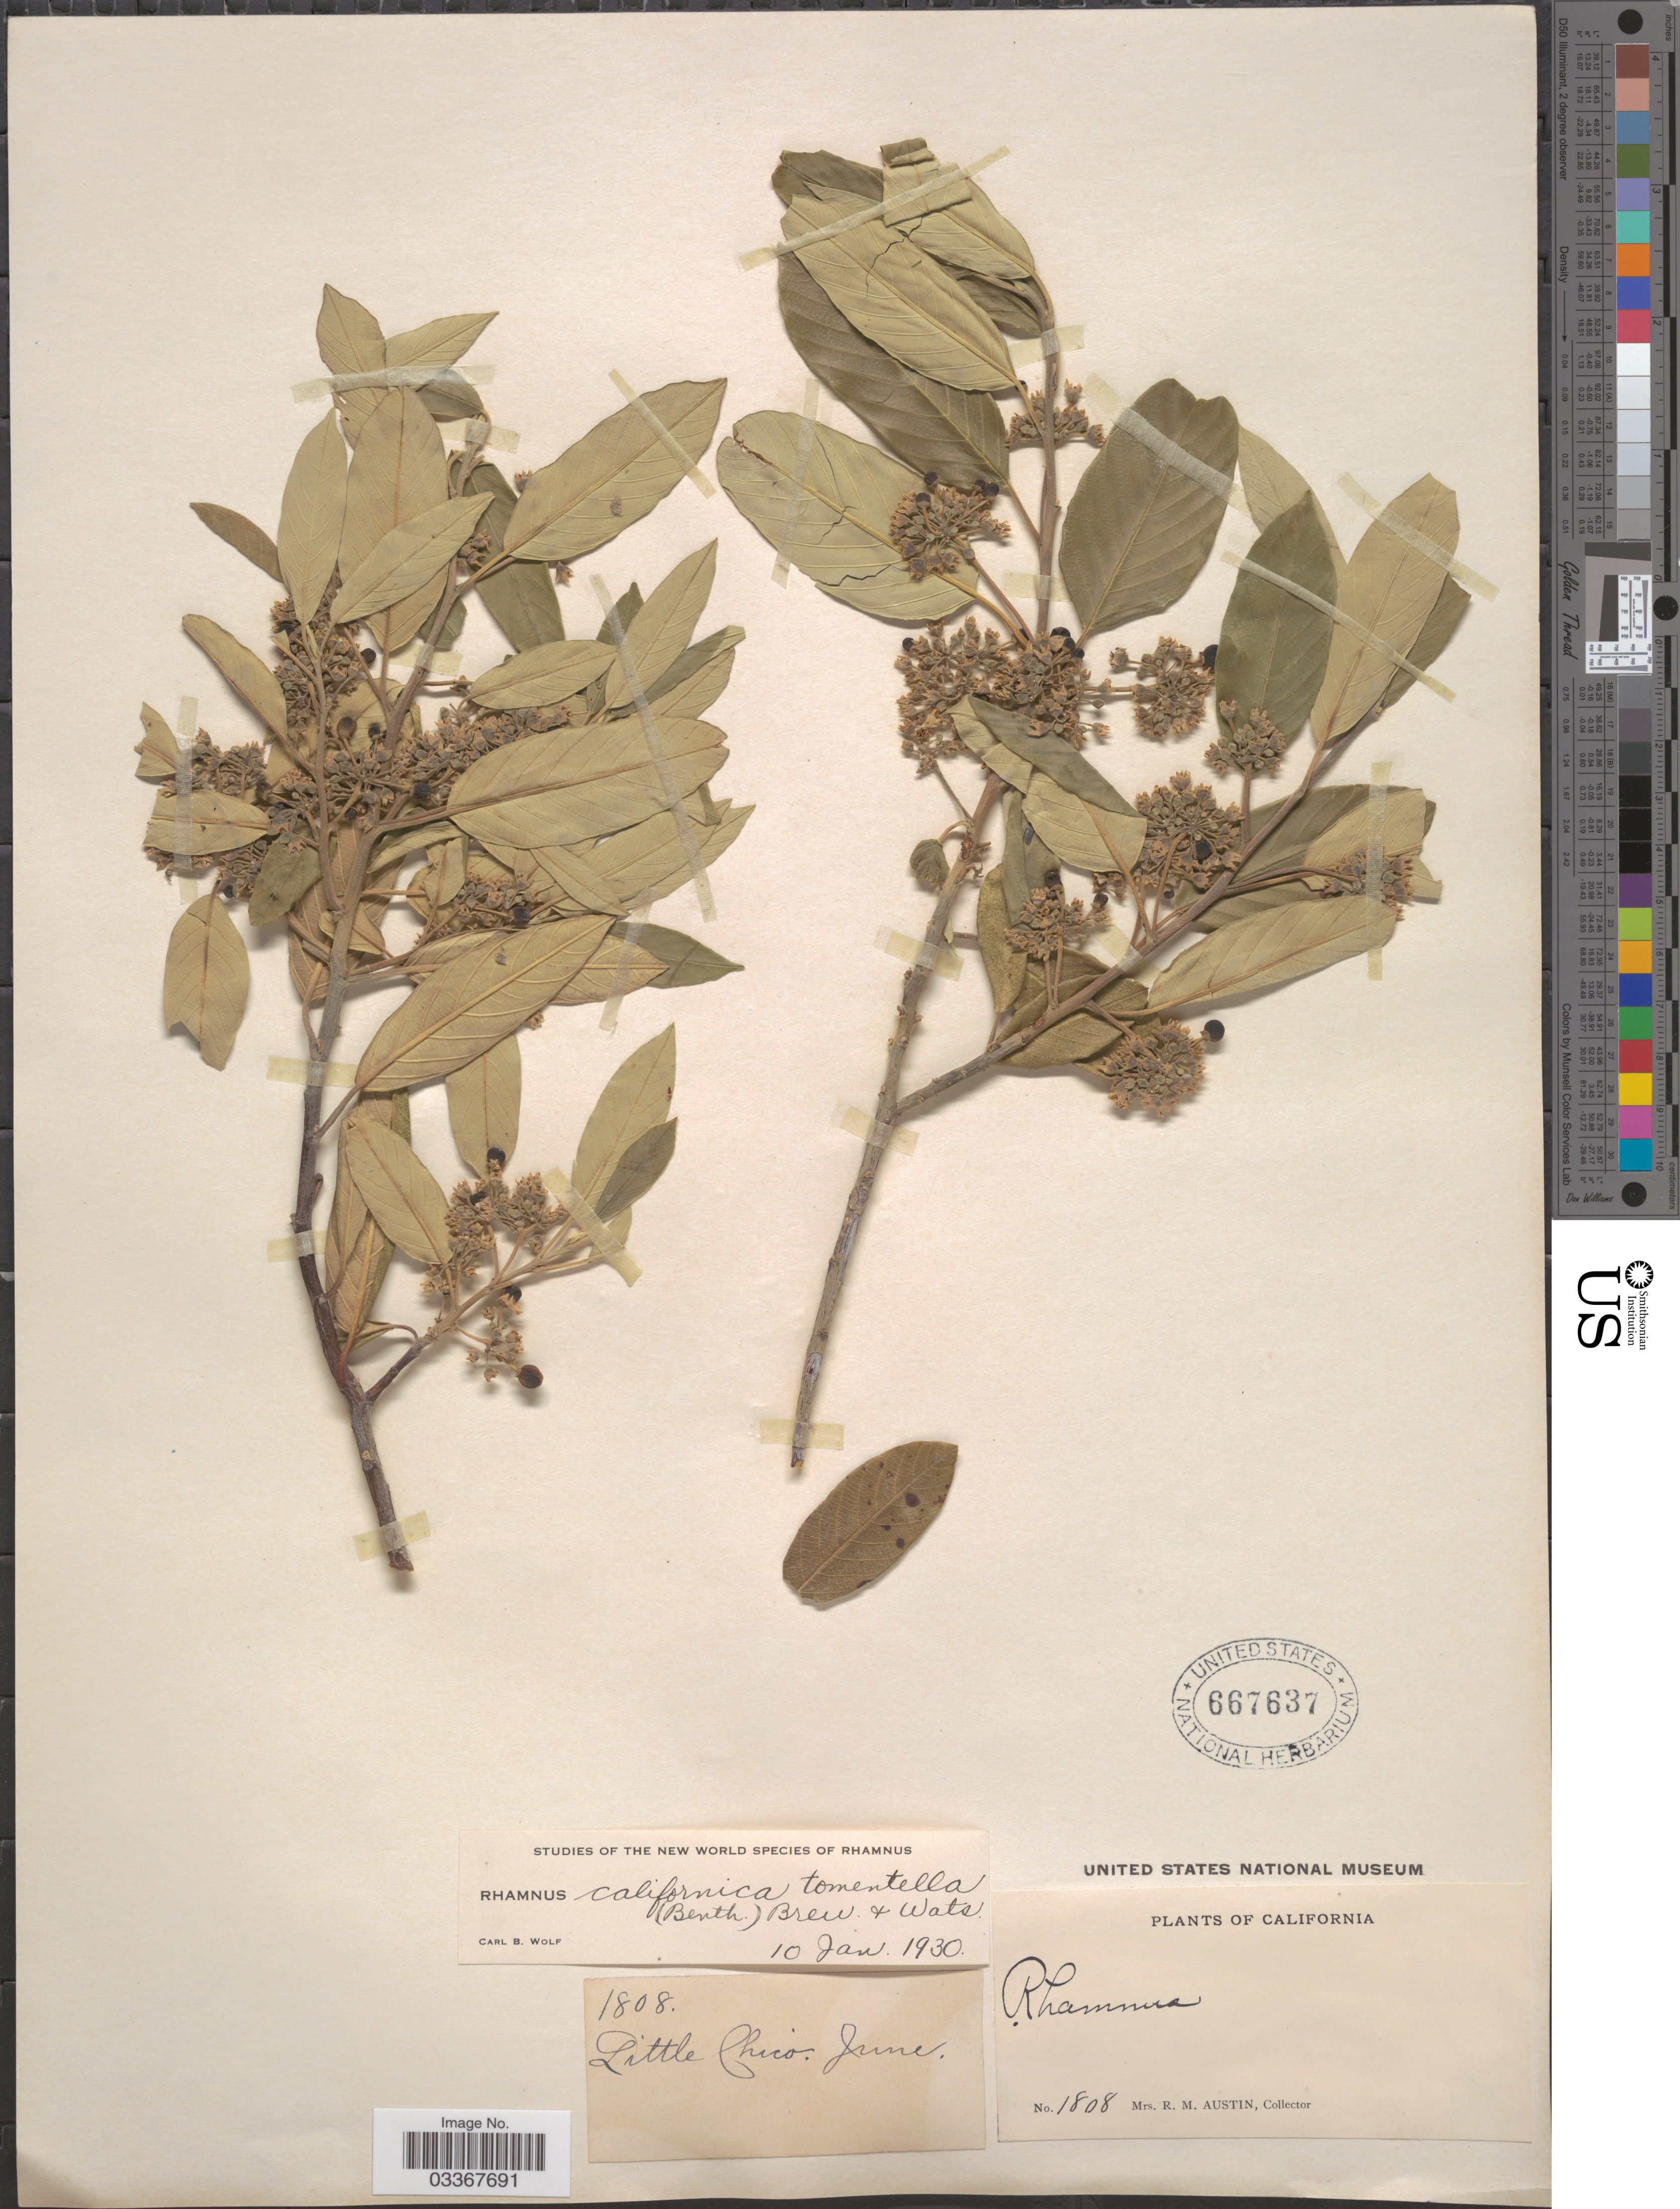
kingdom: Plantae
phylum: Tracheophyta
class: Magnoliopsida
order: Rosales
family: Rhamnaceae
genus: Frangula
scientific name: Frangula californica subsp. tomentella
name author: (Benth.) Kartesz & Gandhi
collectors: R. Austin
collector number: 1808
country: United States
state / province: California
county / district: Butte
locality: Little Chico.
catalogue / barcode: US 667637